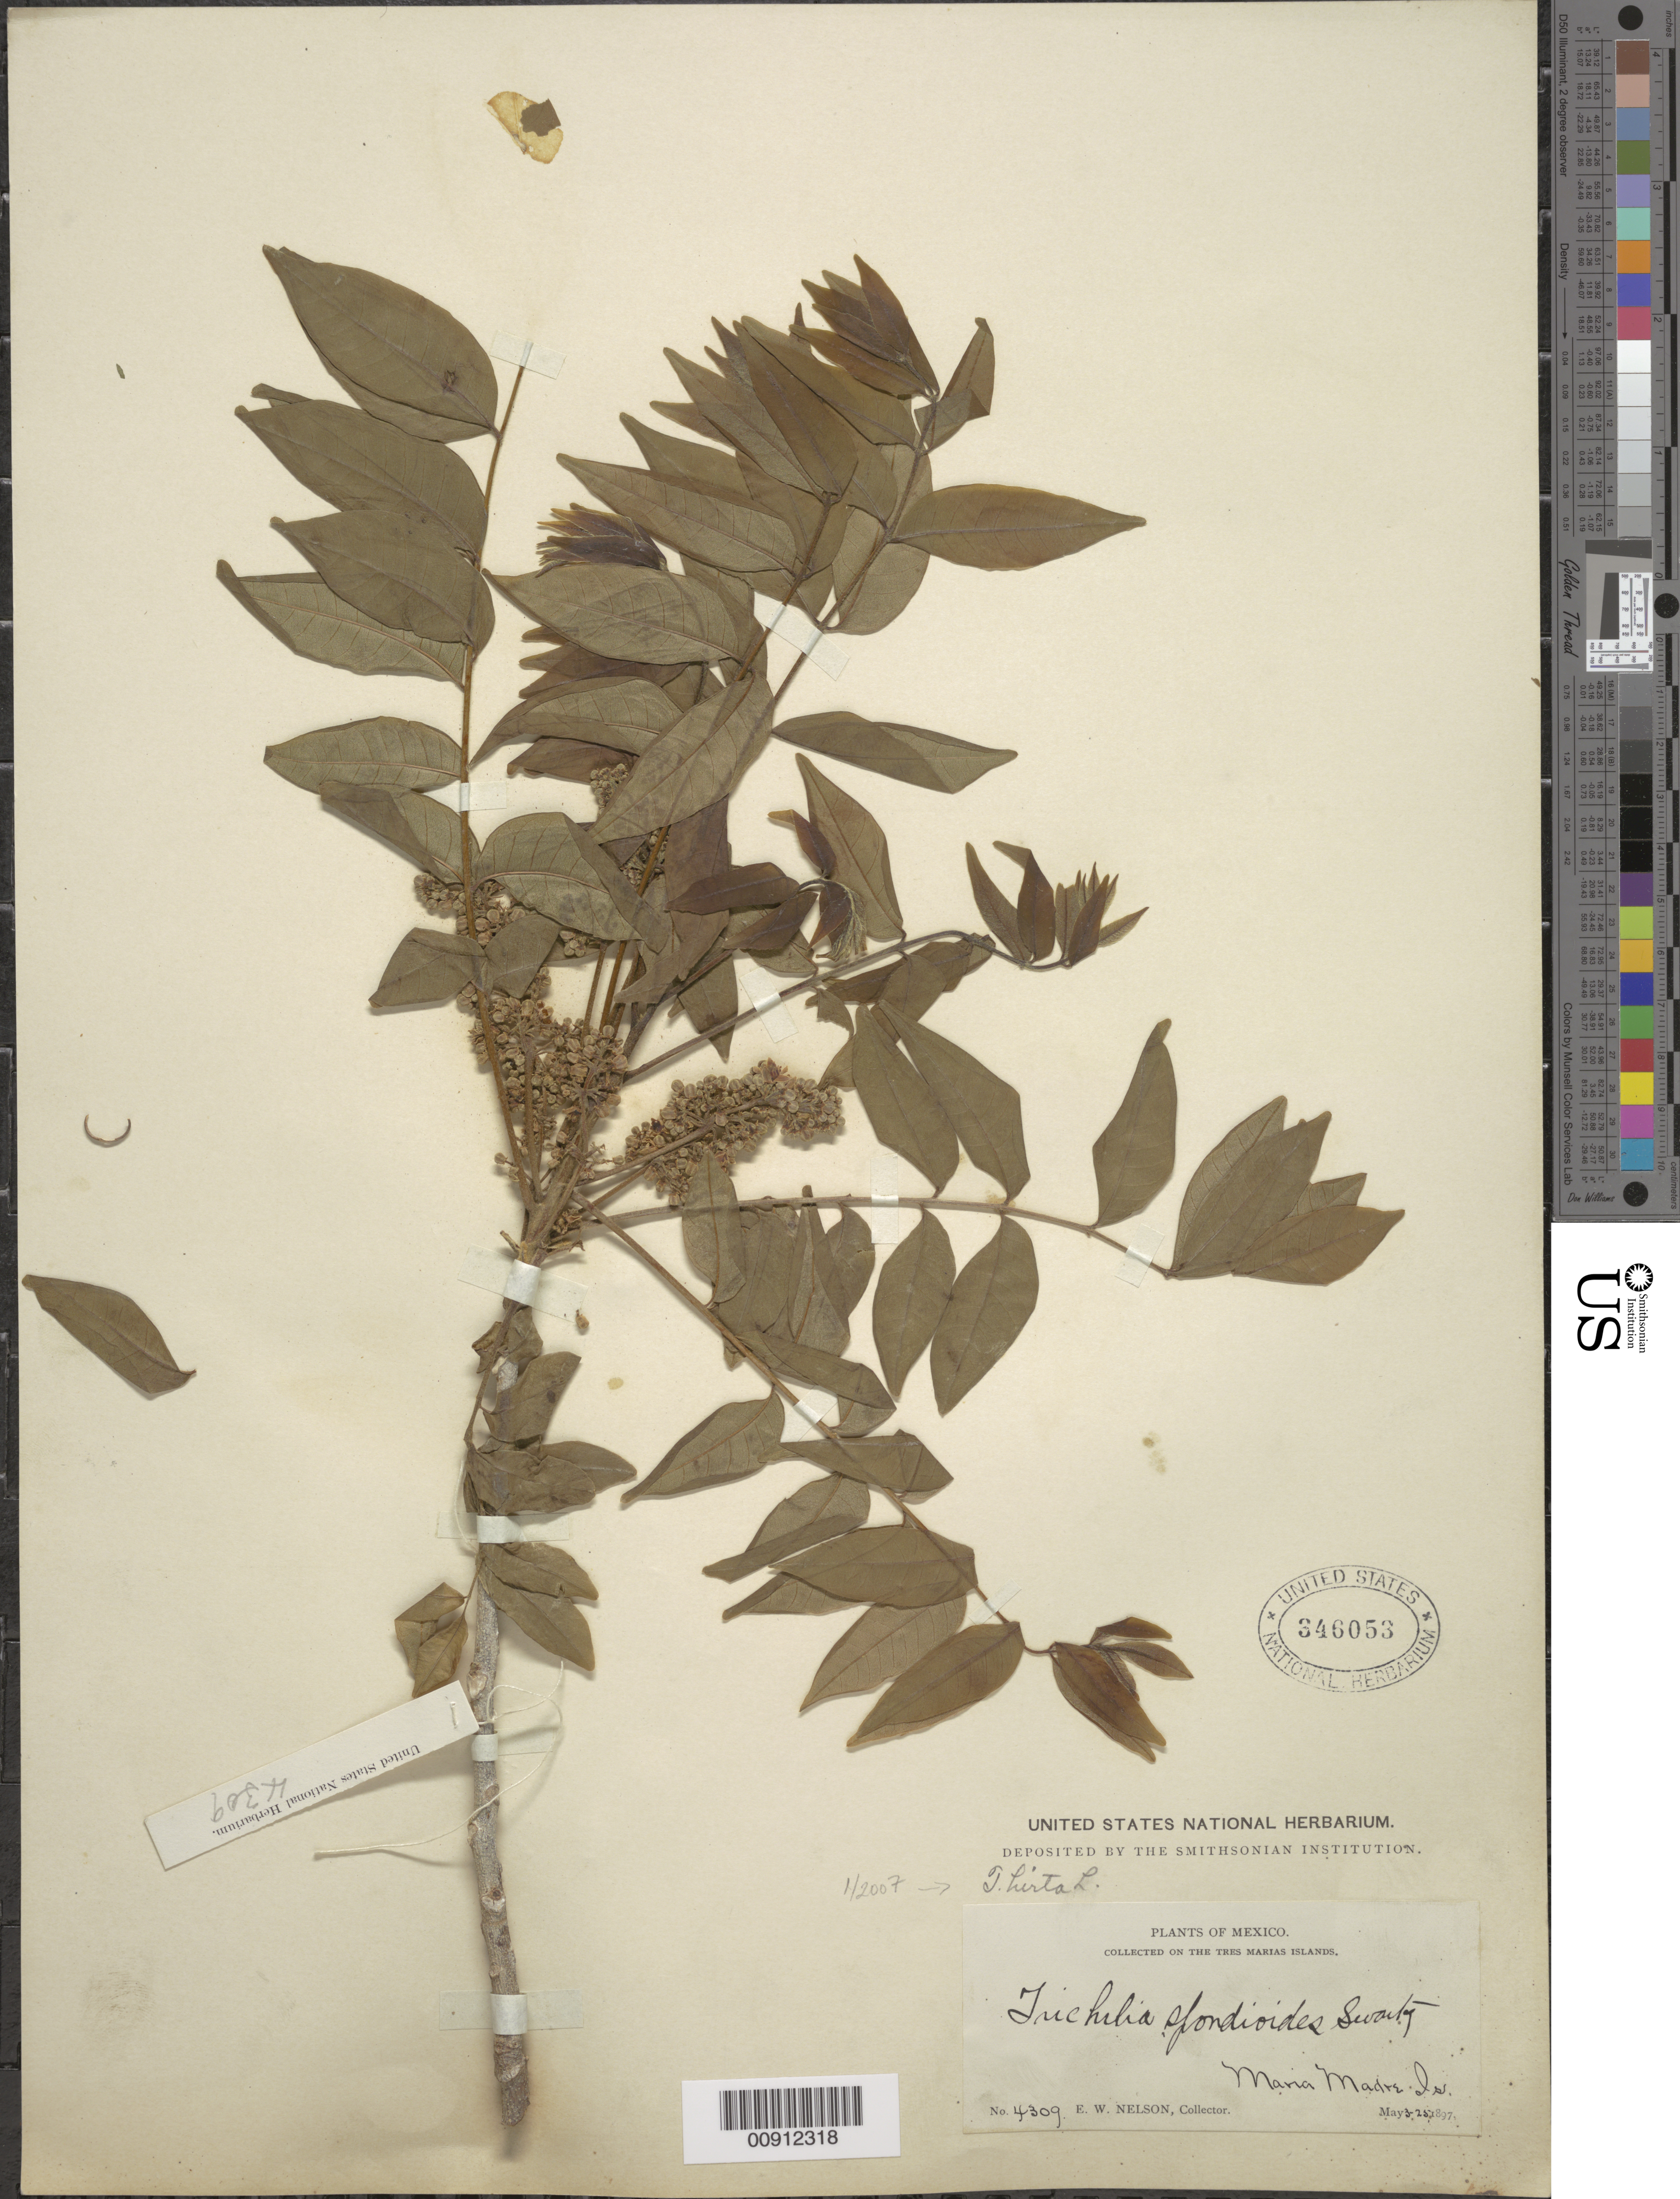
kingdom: Plantae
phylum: Tracheophyta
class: Magnoliopsida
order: Sapindales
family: Meliaceae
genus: Trichilia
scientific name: Trichilia hirta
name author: L.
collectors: E. W. Nelson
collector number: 4309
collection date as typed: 03 May 1897 to 25 May 1897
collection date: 1897-05-03/1897-05-25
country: Mexico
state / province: Nayarit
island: Maria Madre I.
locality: Maria Madre Is. Tres Marias Islands.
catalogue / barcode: US 346053